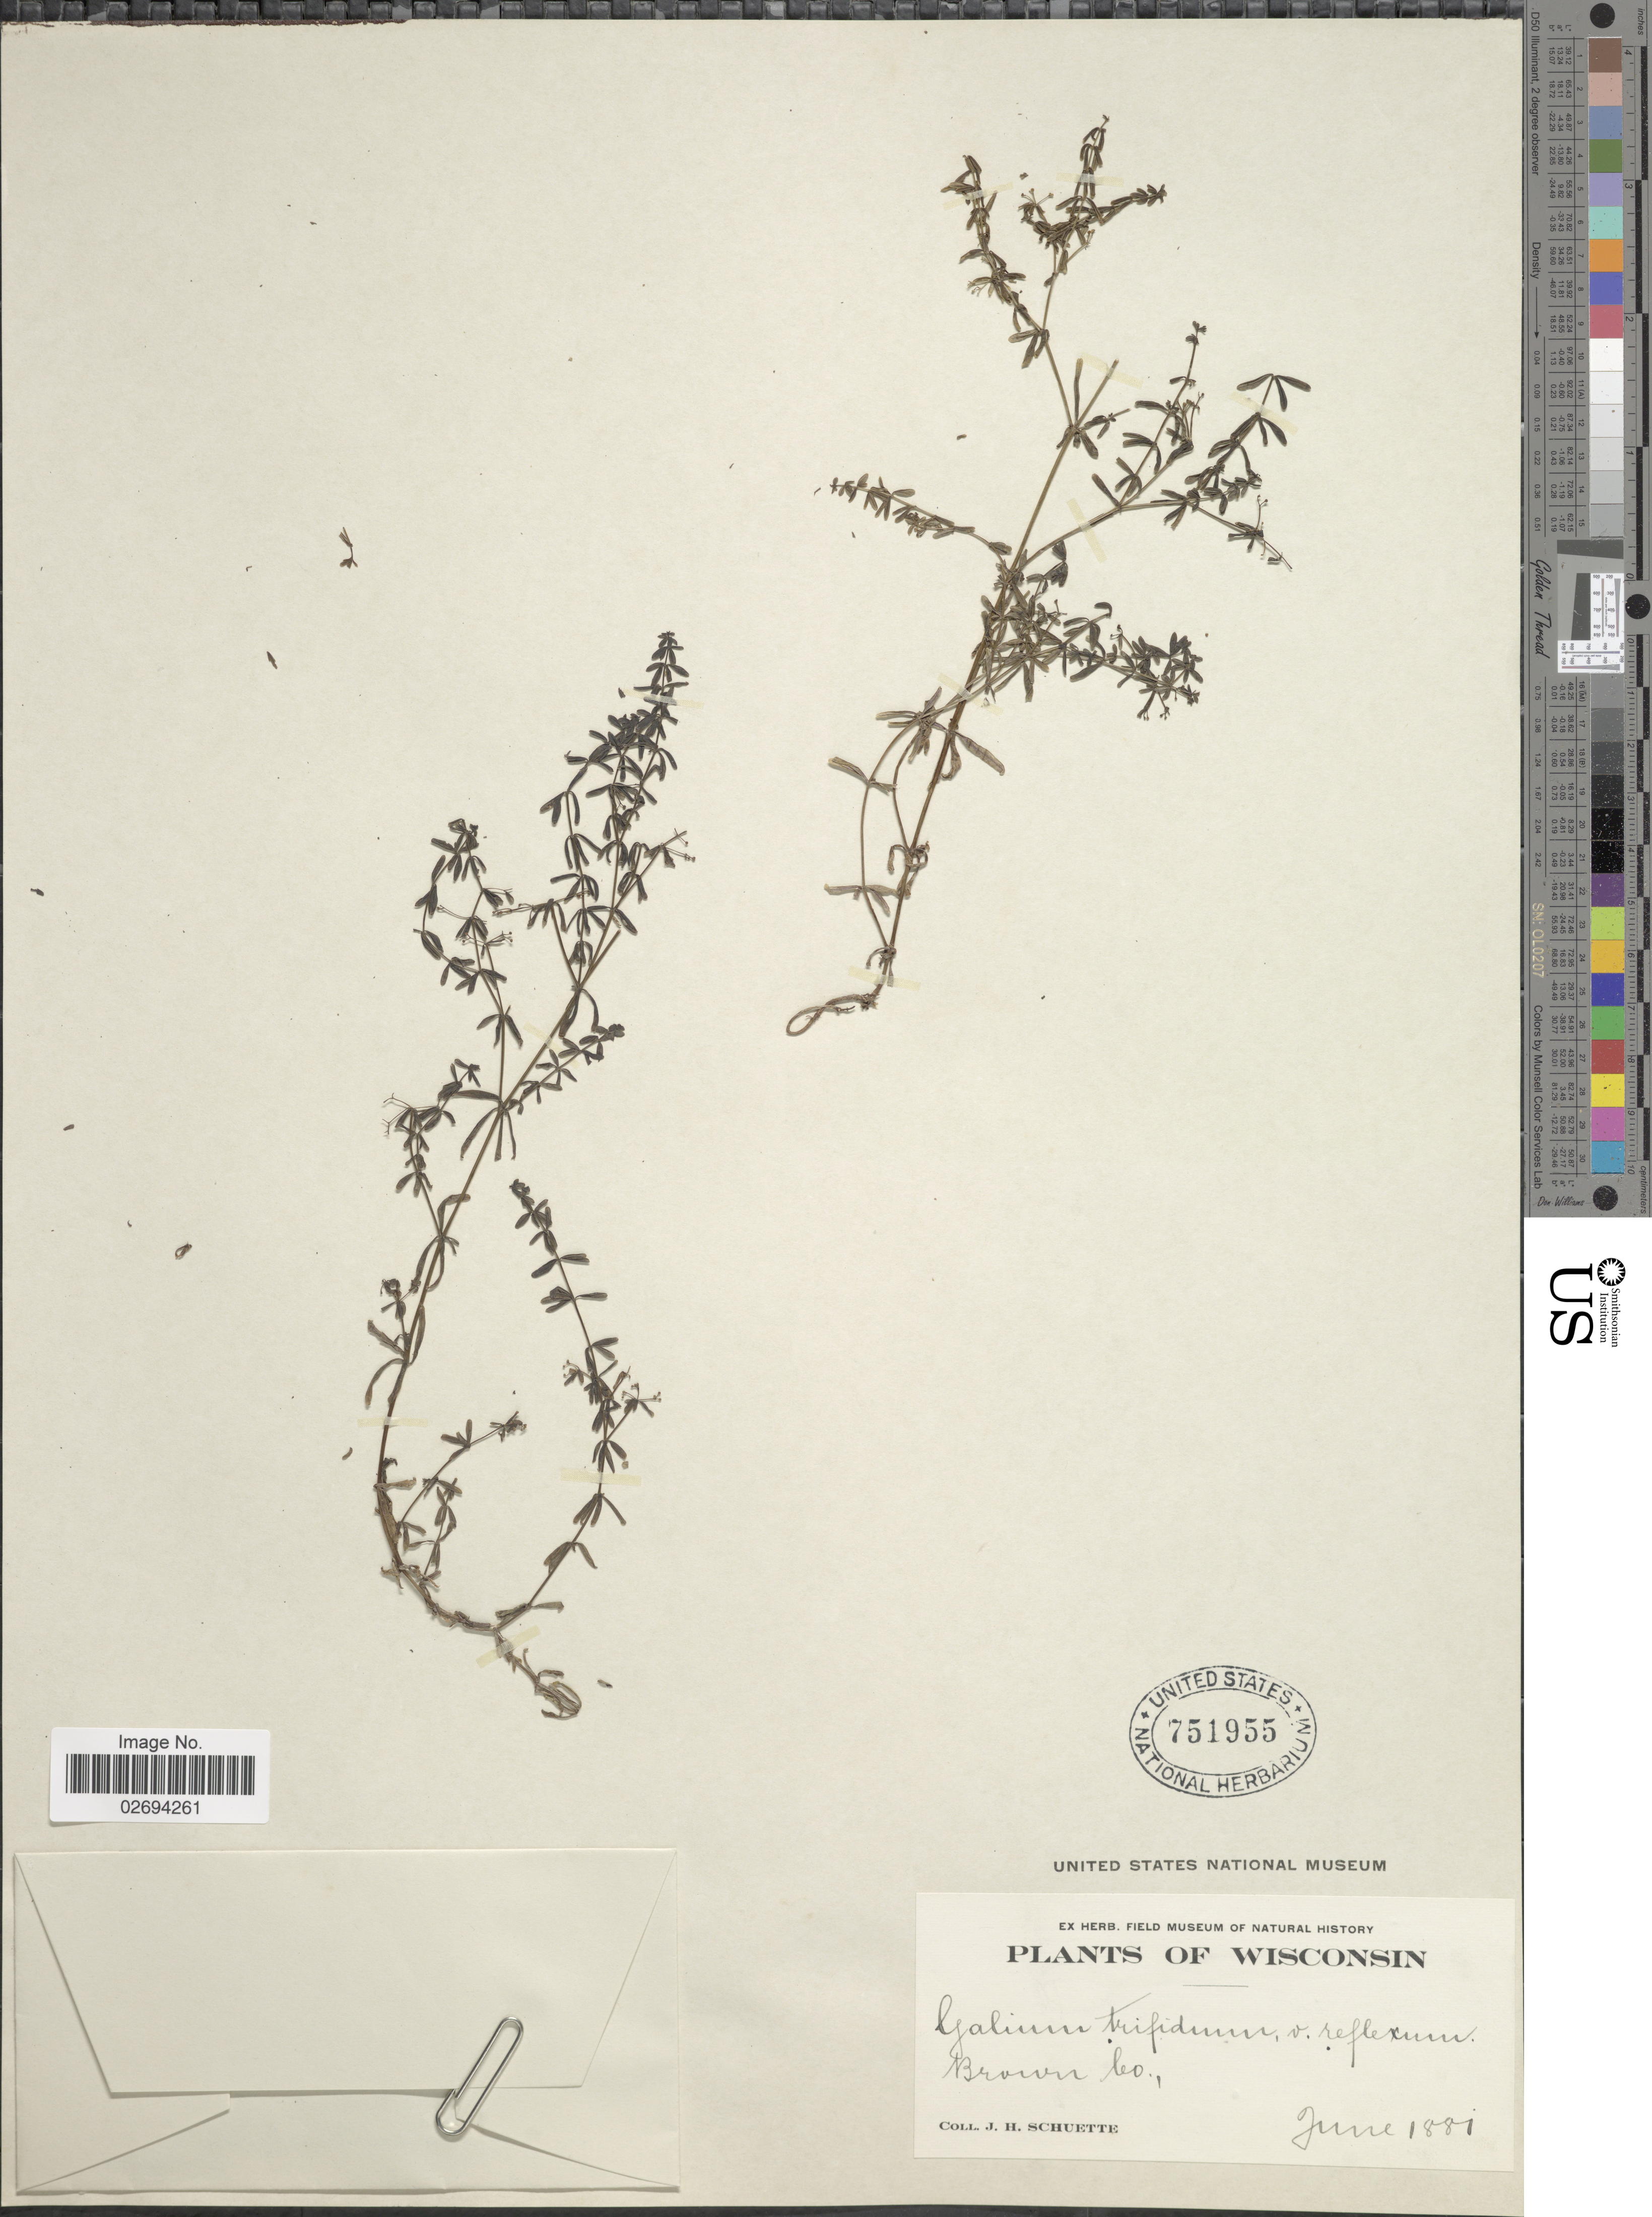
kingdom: Plantae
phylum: Tracheophyta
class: Magnoliopsida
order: Gentianales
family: Rubiaceae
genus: Galium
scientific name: Galium trifidum var. reflexum ined.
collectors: J. H. Schuette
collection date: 1881-06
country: United States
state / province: Wisconsin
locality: Brown Co.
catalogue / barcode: US 751955